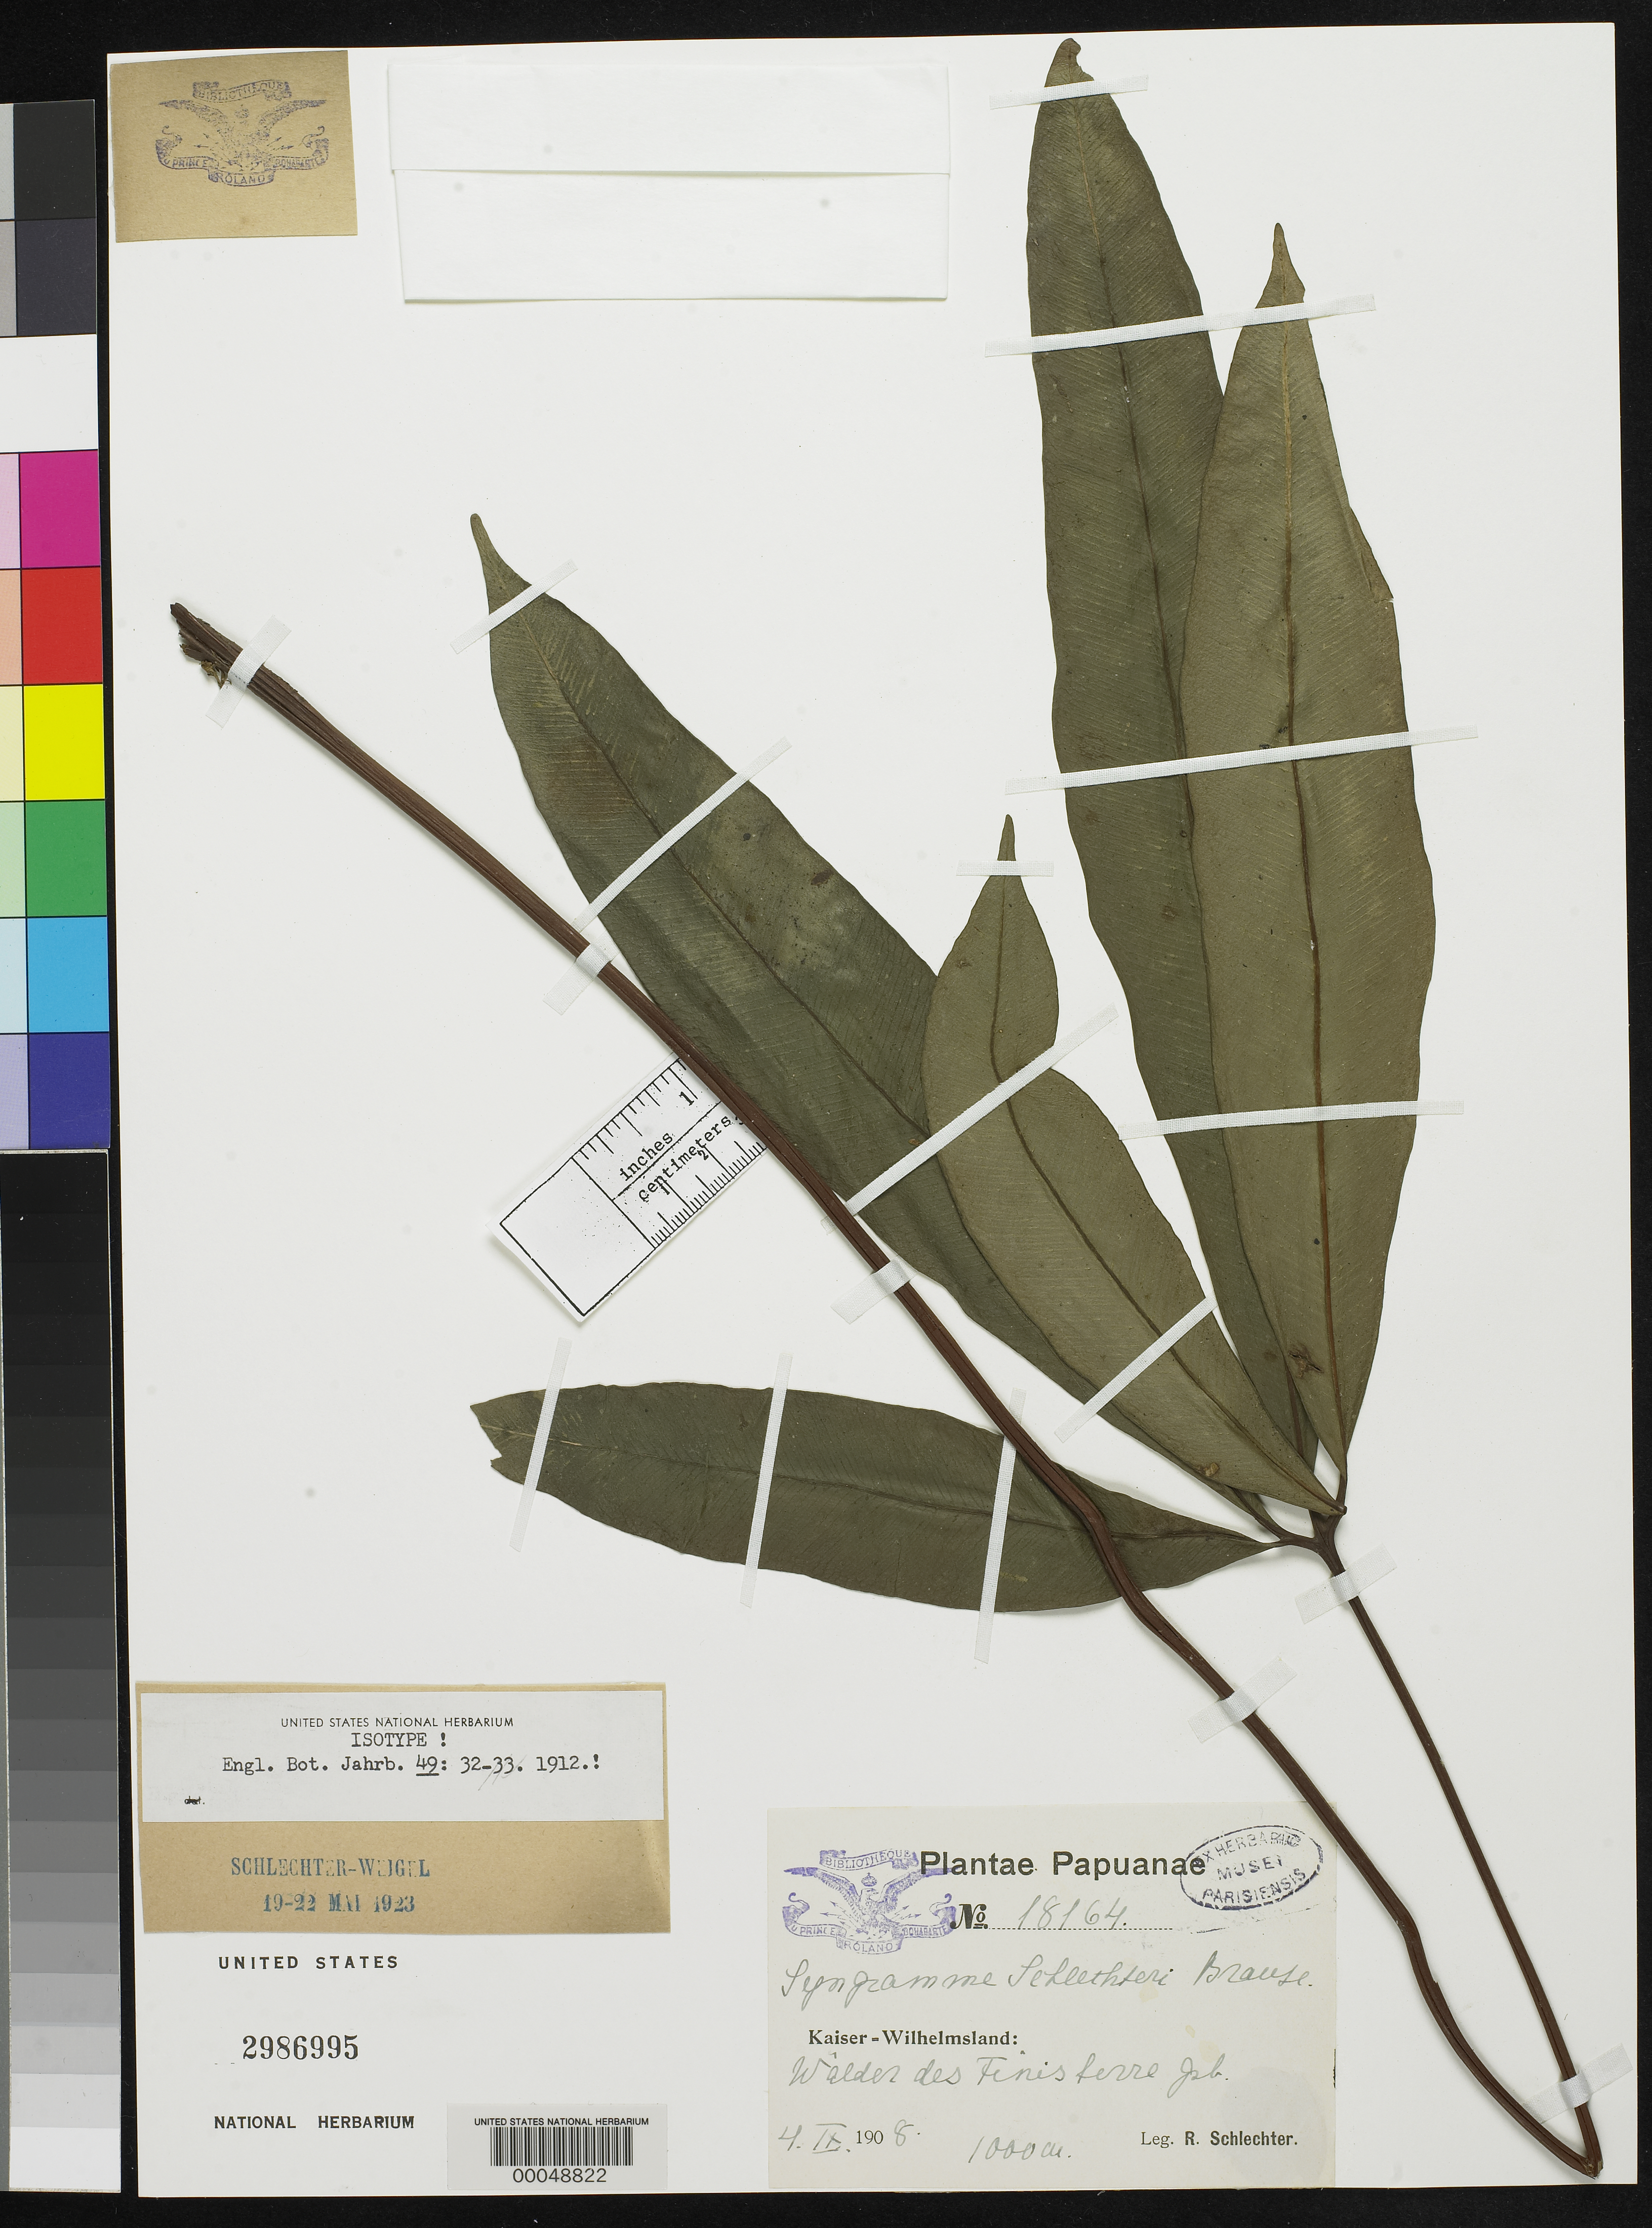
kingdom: Plantae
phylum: Tracheophyta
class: Polypodiopsida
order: Polypodiales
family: Pteridaceae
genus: Syngramma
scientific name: Syngramma schlechteri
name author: Brause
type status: Isotype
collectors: F. R. R. Schlechter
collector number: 18164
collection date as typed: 04 Sep 1908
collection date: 1908-09-04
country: Papua New Guinea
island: New Guinea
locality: Kaiser-Wilhelmsland, Finisterre-Gebirges.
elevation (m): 1000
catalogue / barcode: US 2986995